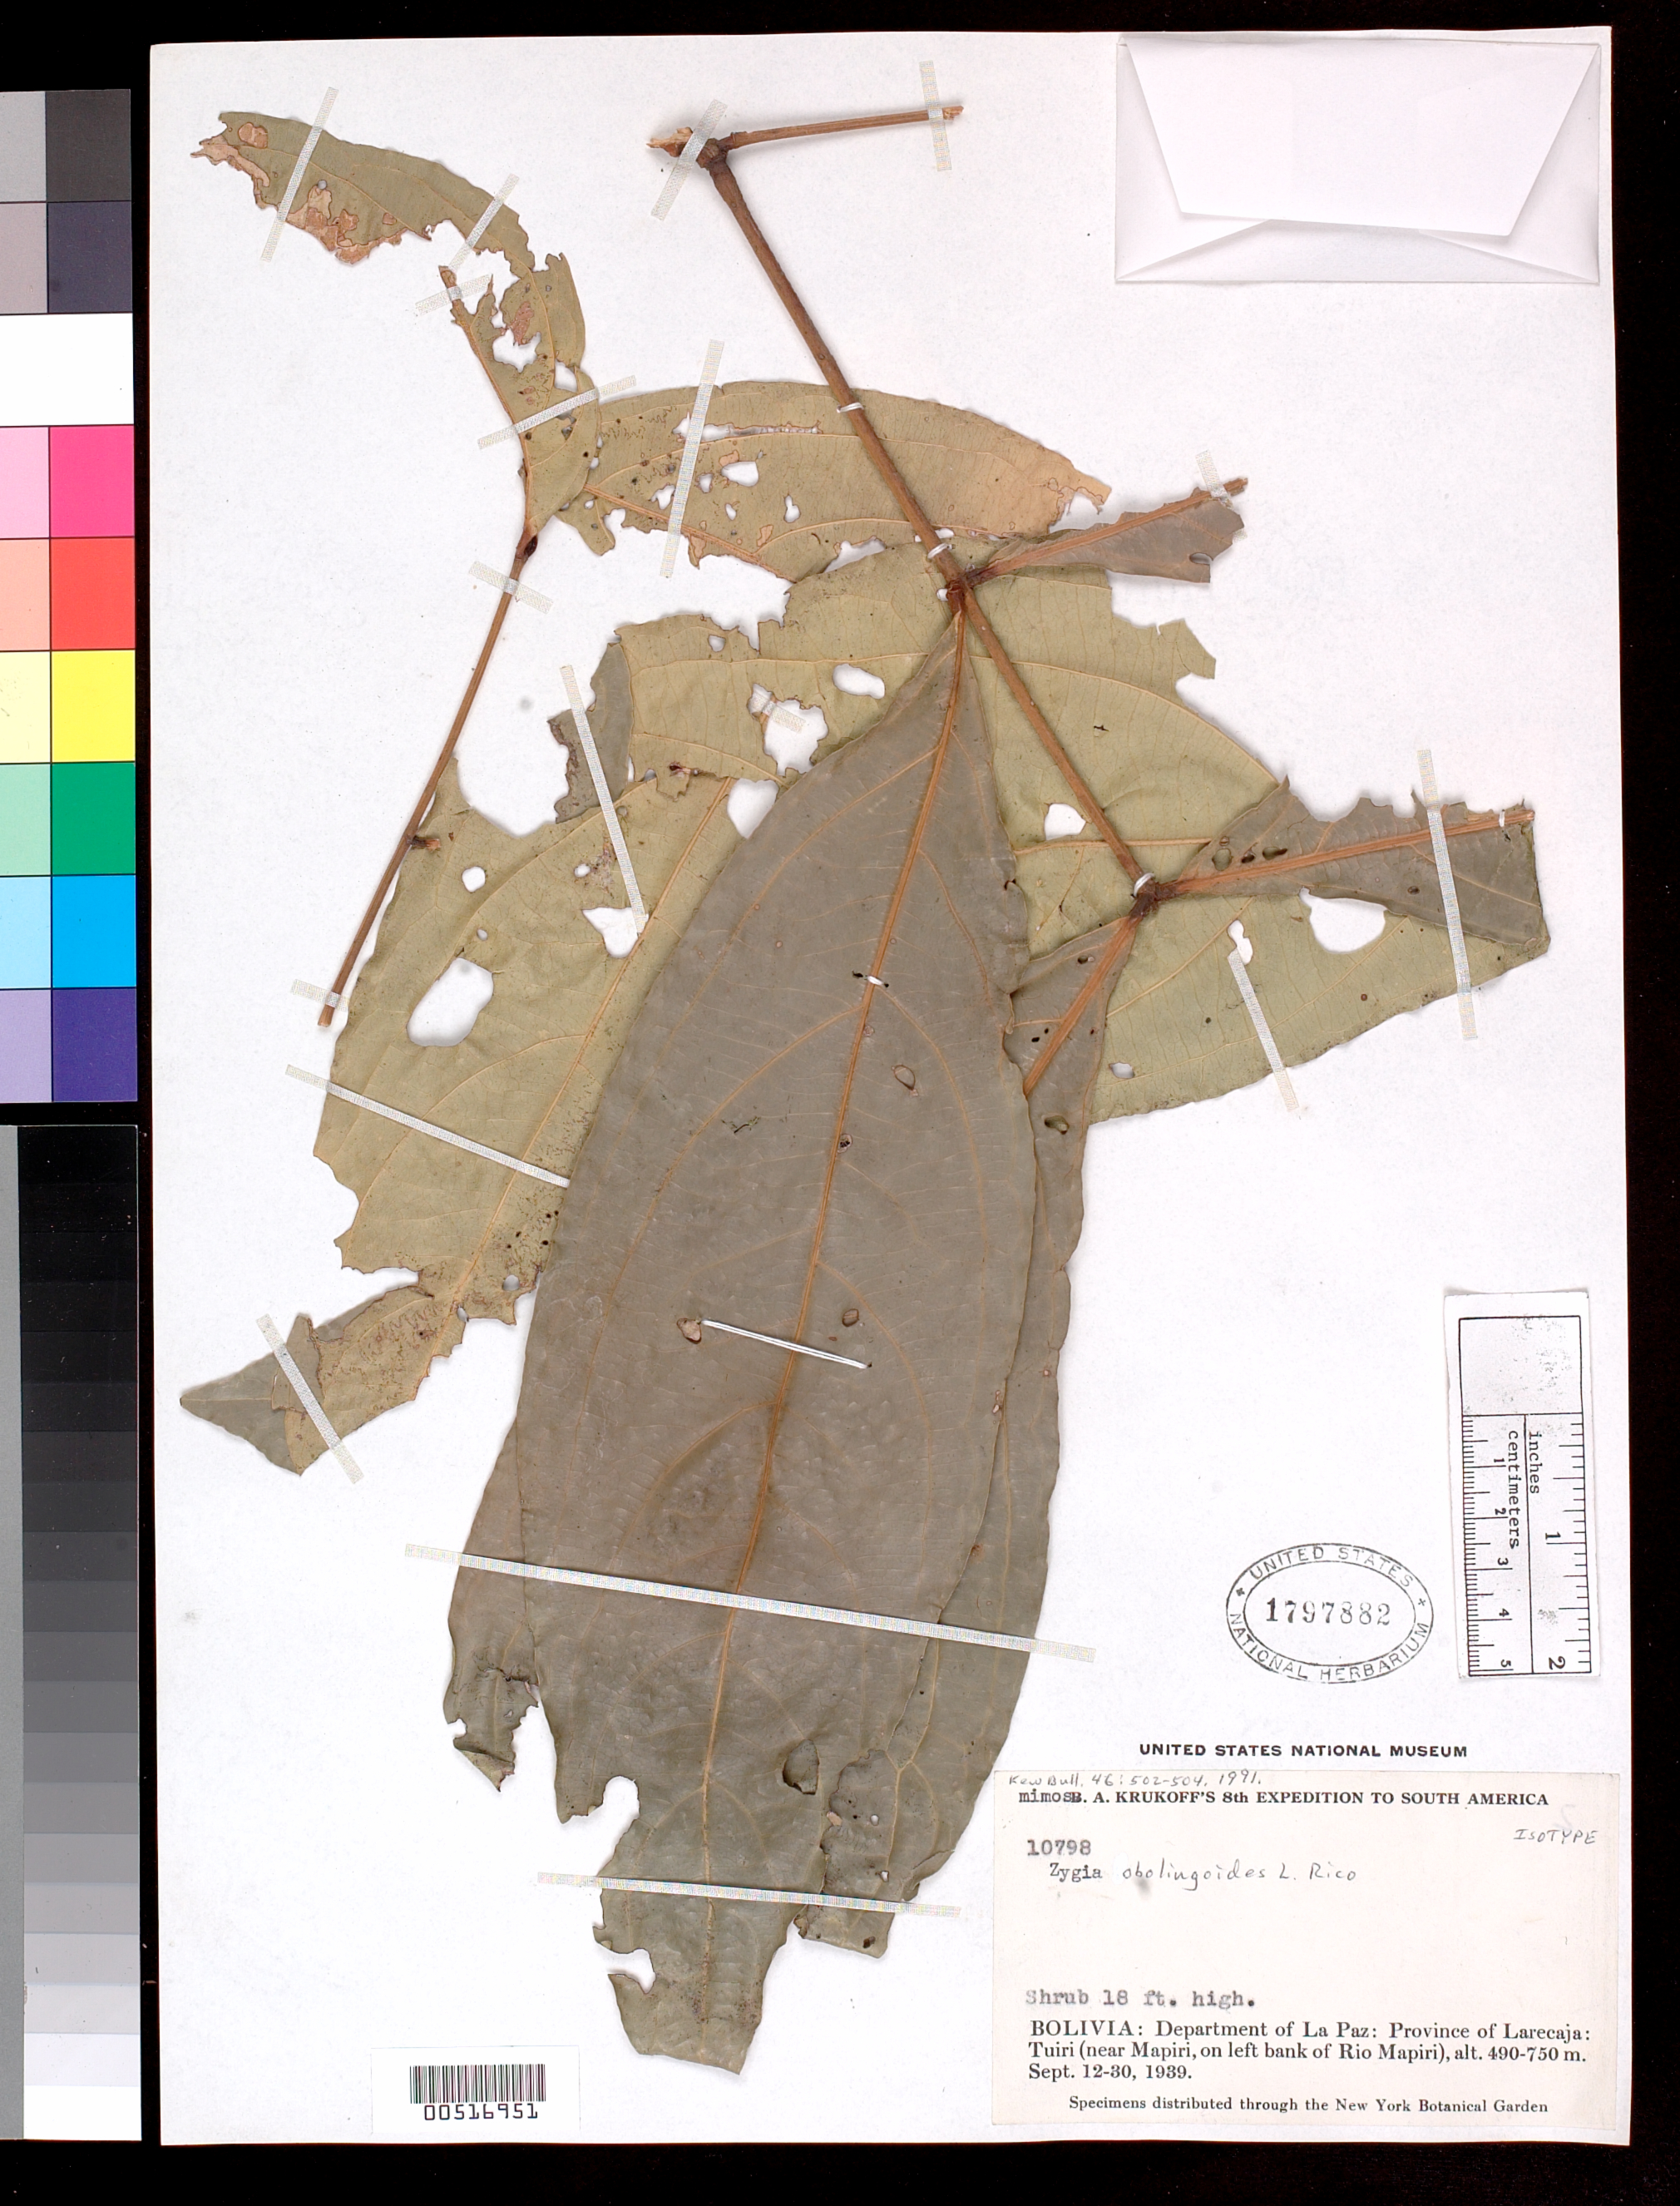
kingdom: Plantae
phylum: Tracheophyta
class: Magnoliopsida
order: Fabales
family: Fabaceae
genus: Zygia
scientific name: Zygia obolingoides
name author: L. Rico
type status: Isotype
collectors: B. A. Krukoff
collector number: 10798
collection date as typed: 12 Sep 1939 to 30 Sep 1939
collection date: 1939-09-12/1939-09-30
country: Bolivia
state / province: La Paz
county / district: Larecaja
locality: Tuiri, near Mapiri, on left bank of Rio Mapiri.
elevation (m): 490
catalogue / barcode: US 1797882